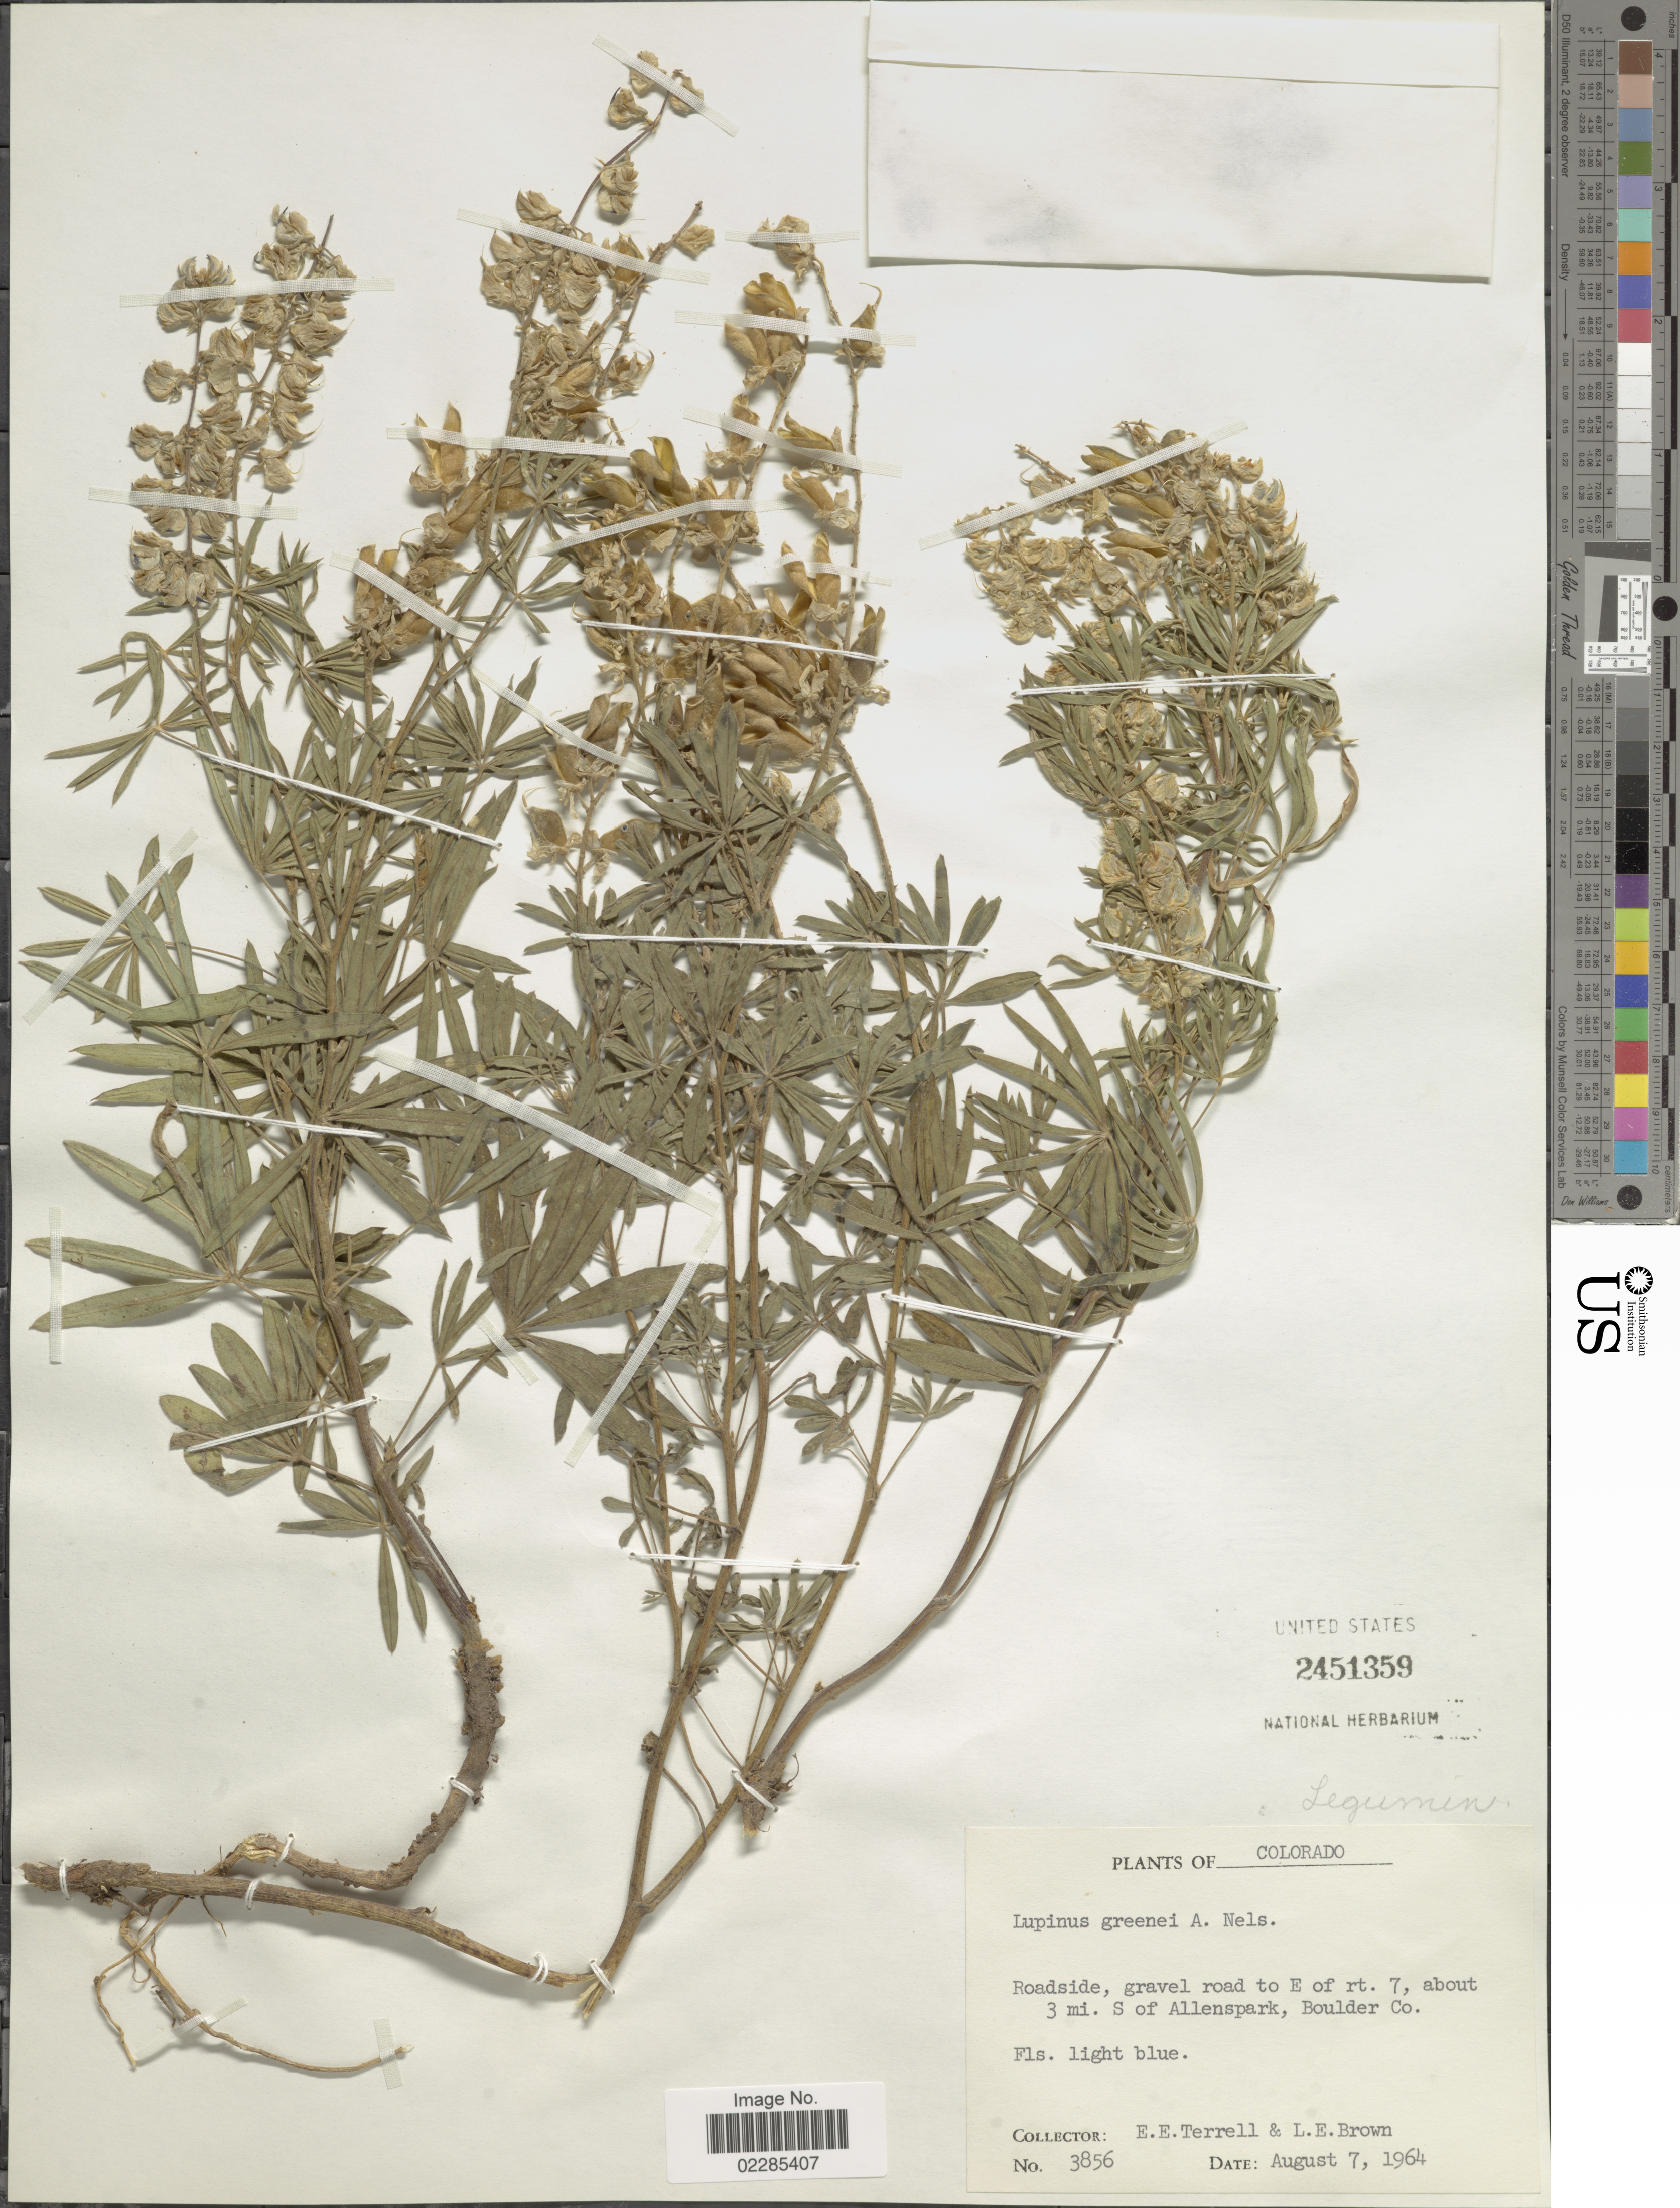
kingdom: Plantae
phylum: Tracheophyta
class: Magnoliopsida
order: Fabales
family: Fabaceae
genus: Lupinus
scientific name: Lupinus greenei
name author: A. Nelson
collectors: E. E. Terrell & L. E. Brown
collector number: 3856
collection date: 1964-08-07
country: United States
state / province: Colorado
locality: Roadside, gravel road to E of rt. 7, about 3 mi S of Allenspark, Boulder Co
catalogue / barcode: US 2451359